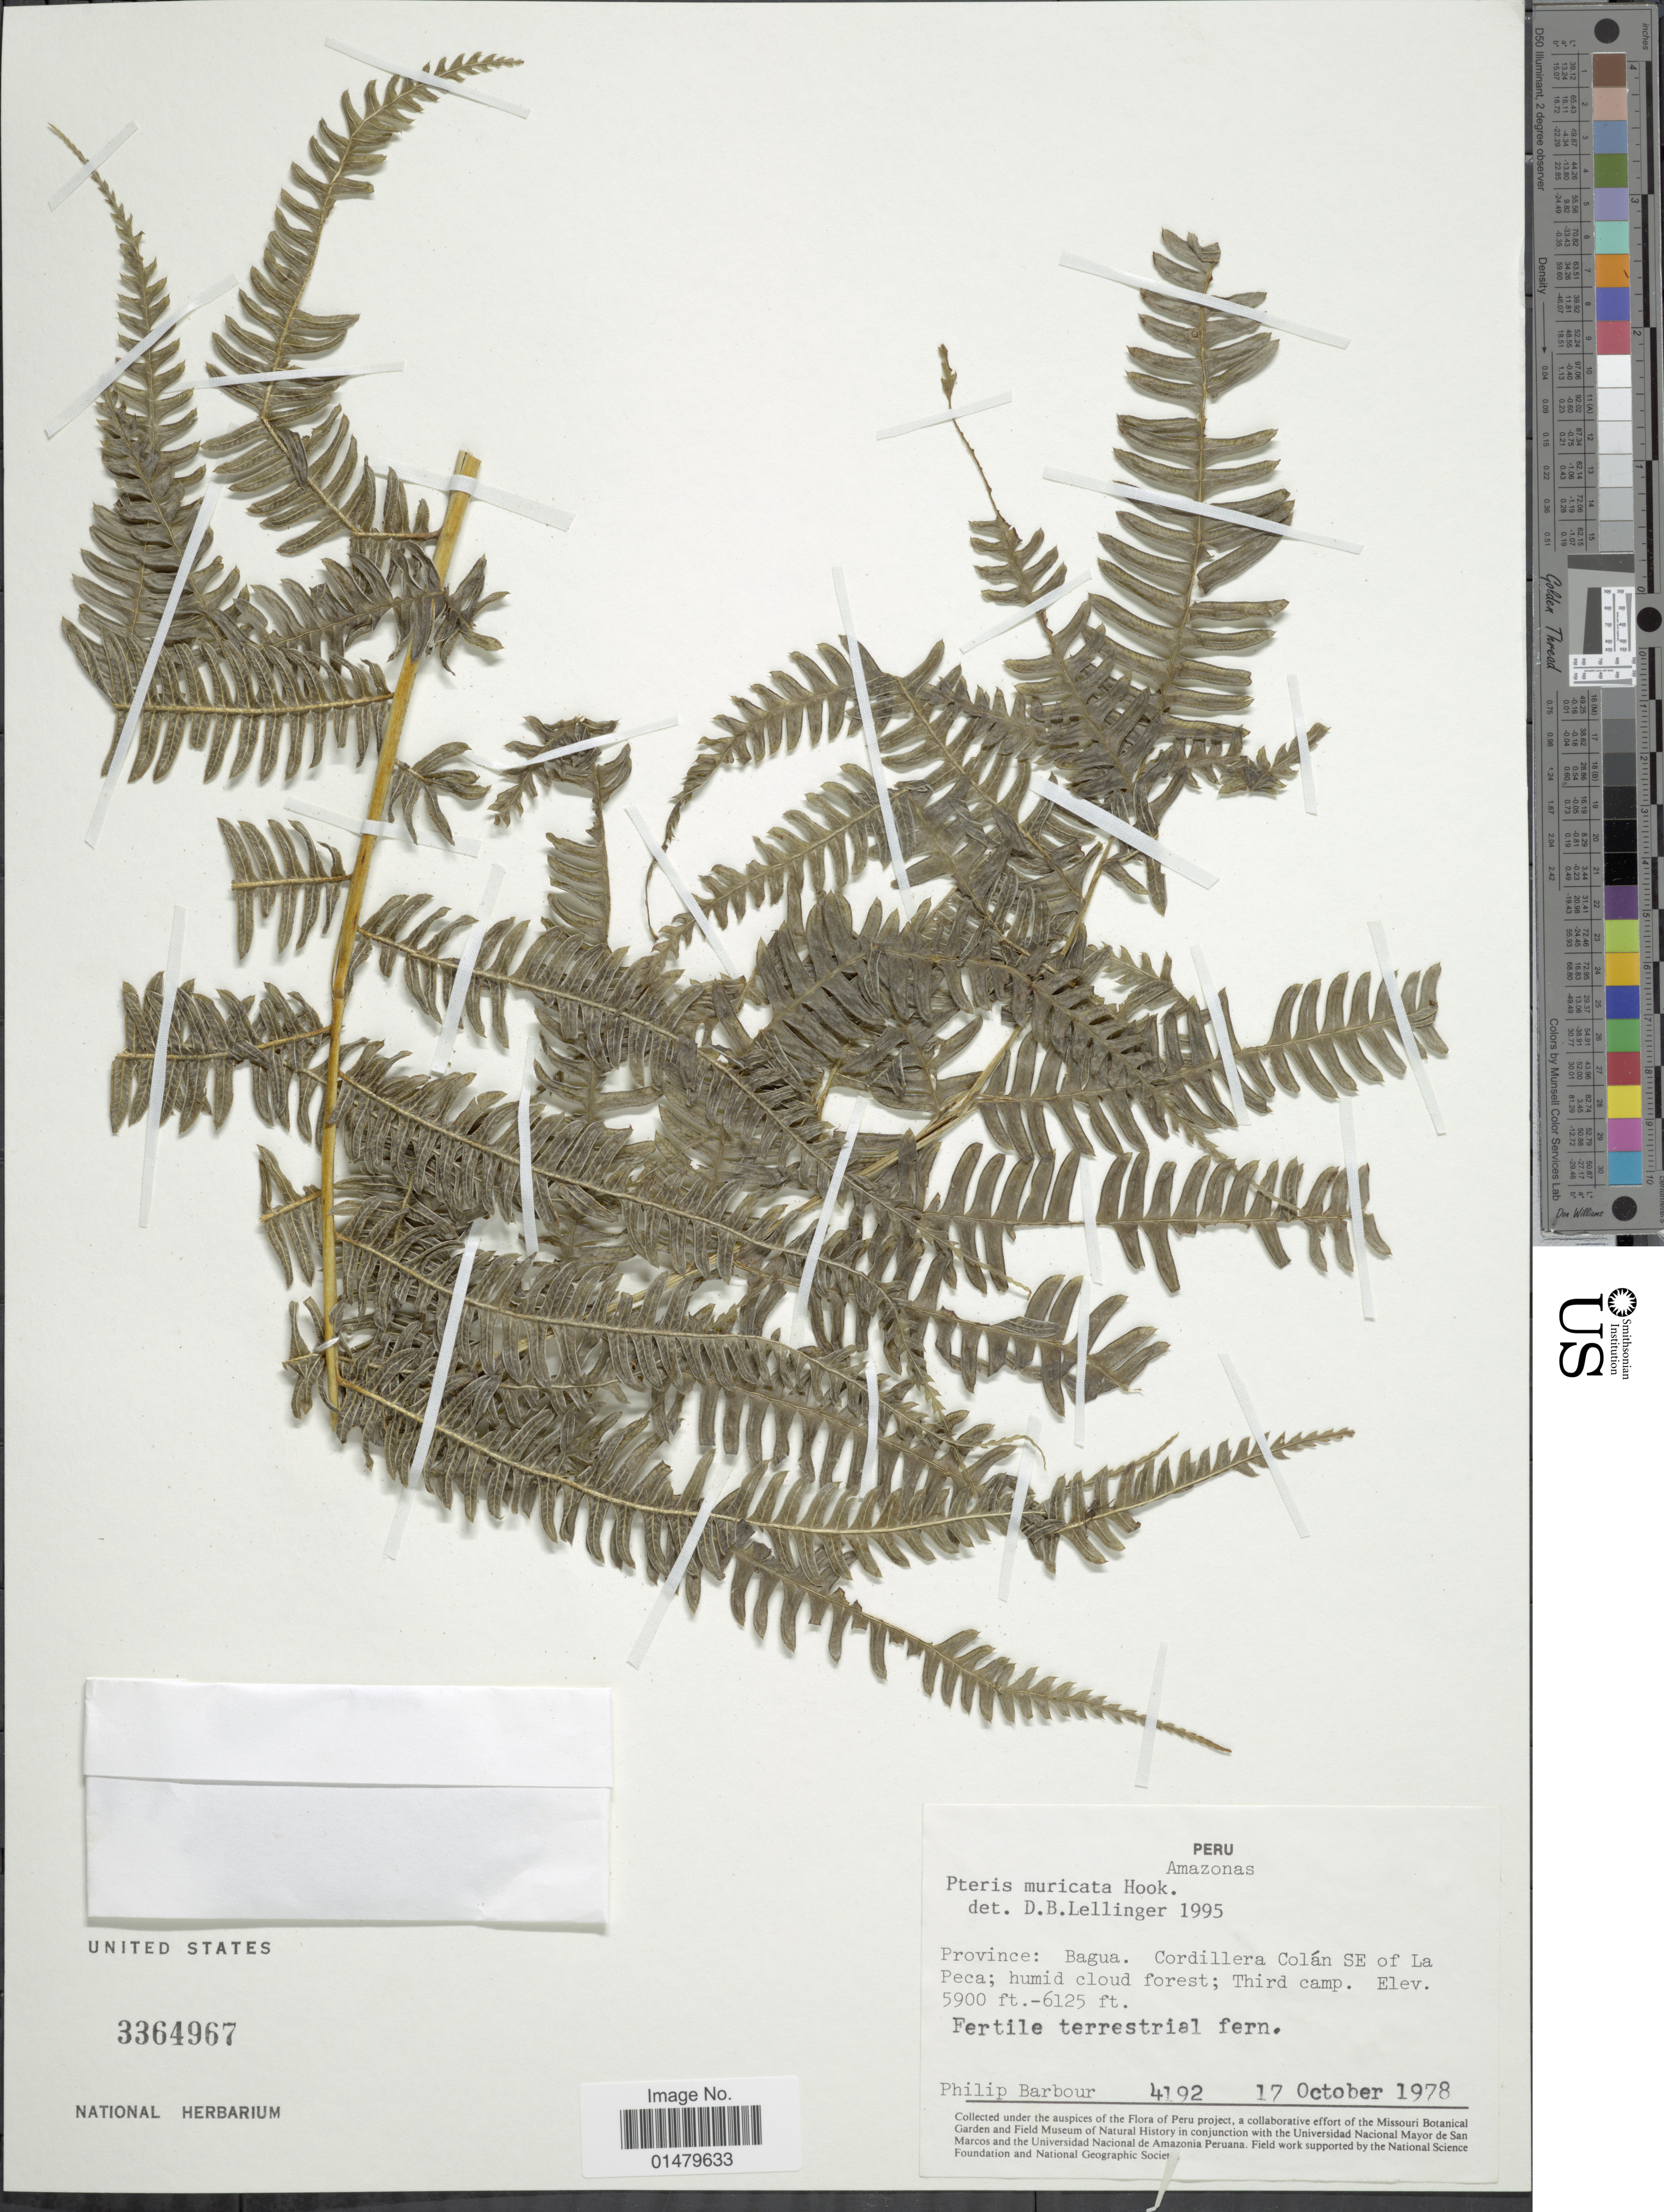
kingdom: Plantae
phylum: Tracheophyta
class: Polypodiopsida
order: Polypodiales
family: Pteridaceae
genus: Pteris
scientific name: Pteris muricata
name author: Rosenst.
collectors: P. Barbour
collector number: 4192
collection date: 1978-10-17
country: Peru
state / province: Amazonas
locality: Province: Bagua. Cordillera Colan SE of La Peca.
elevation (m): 1798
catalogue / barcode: US 3364967